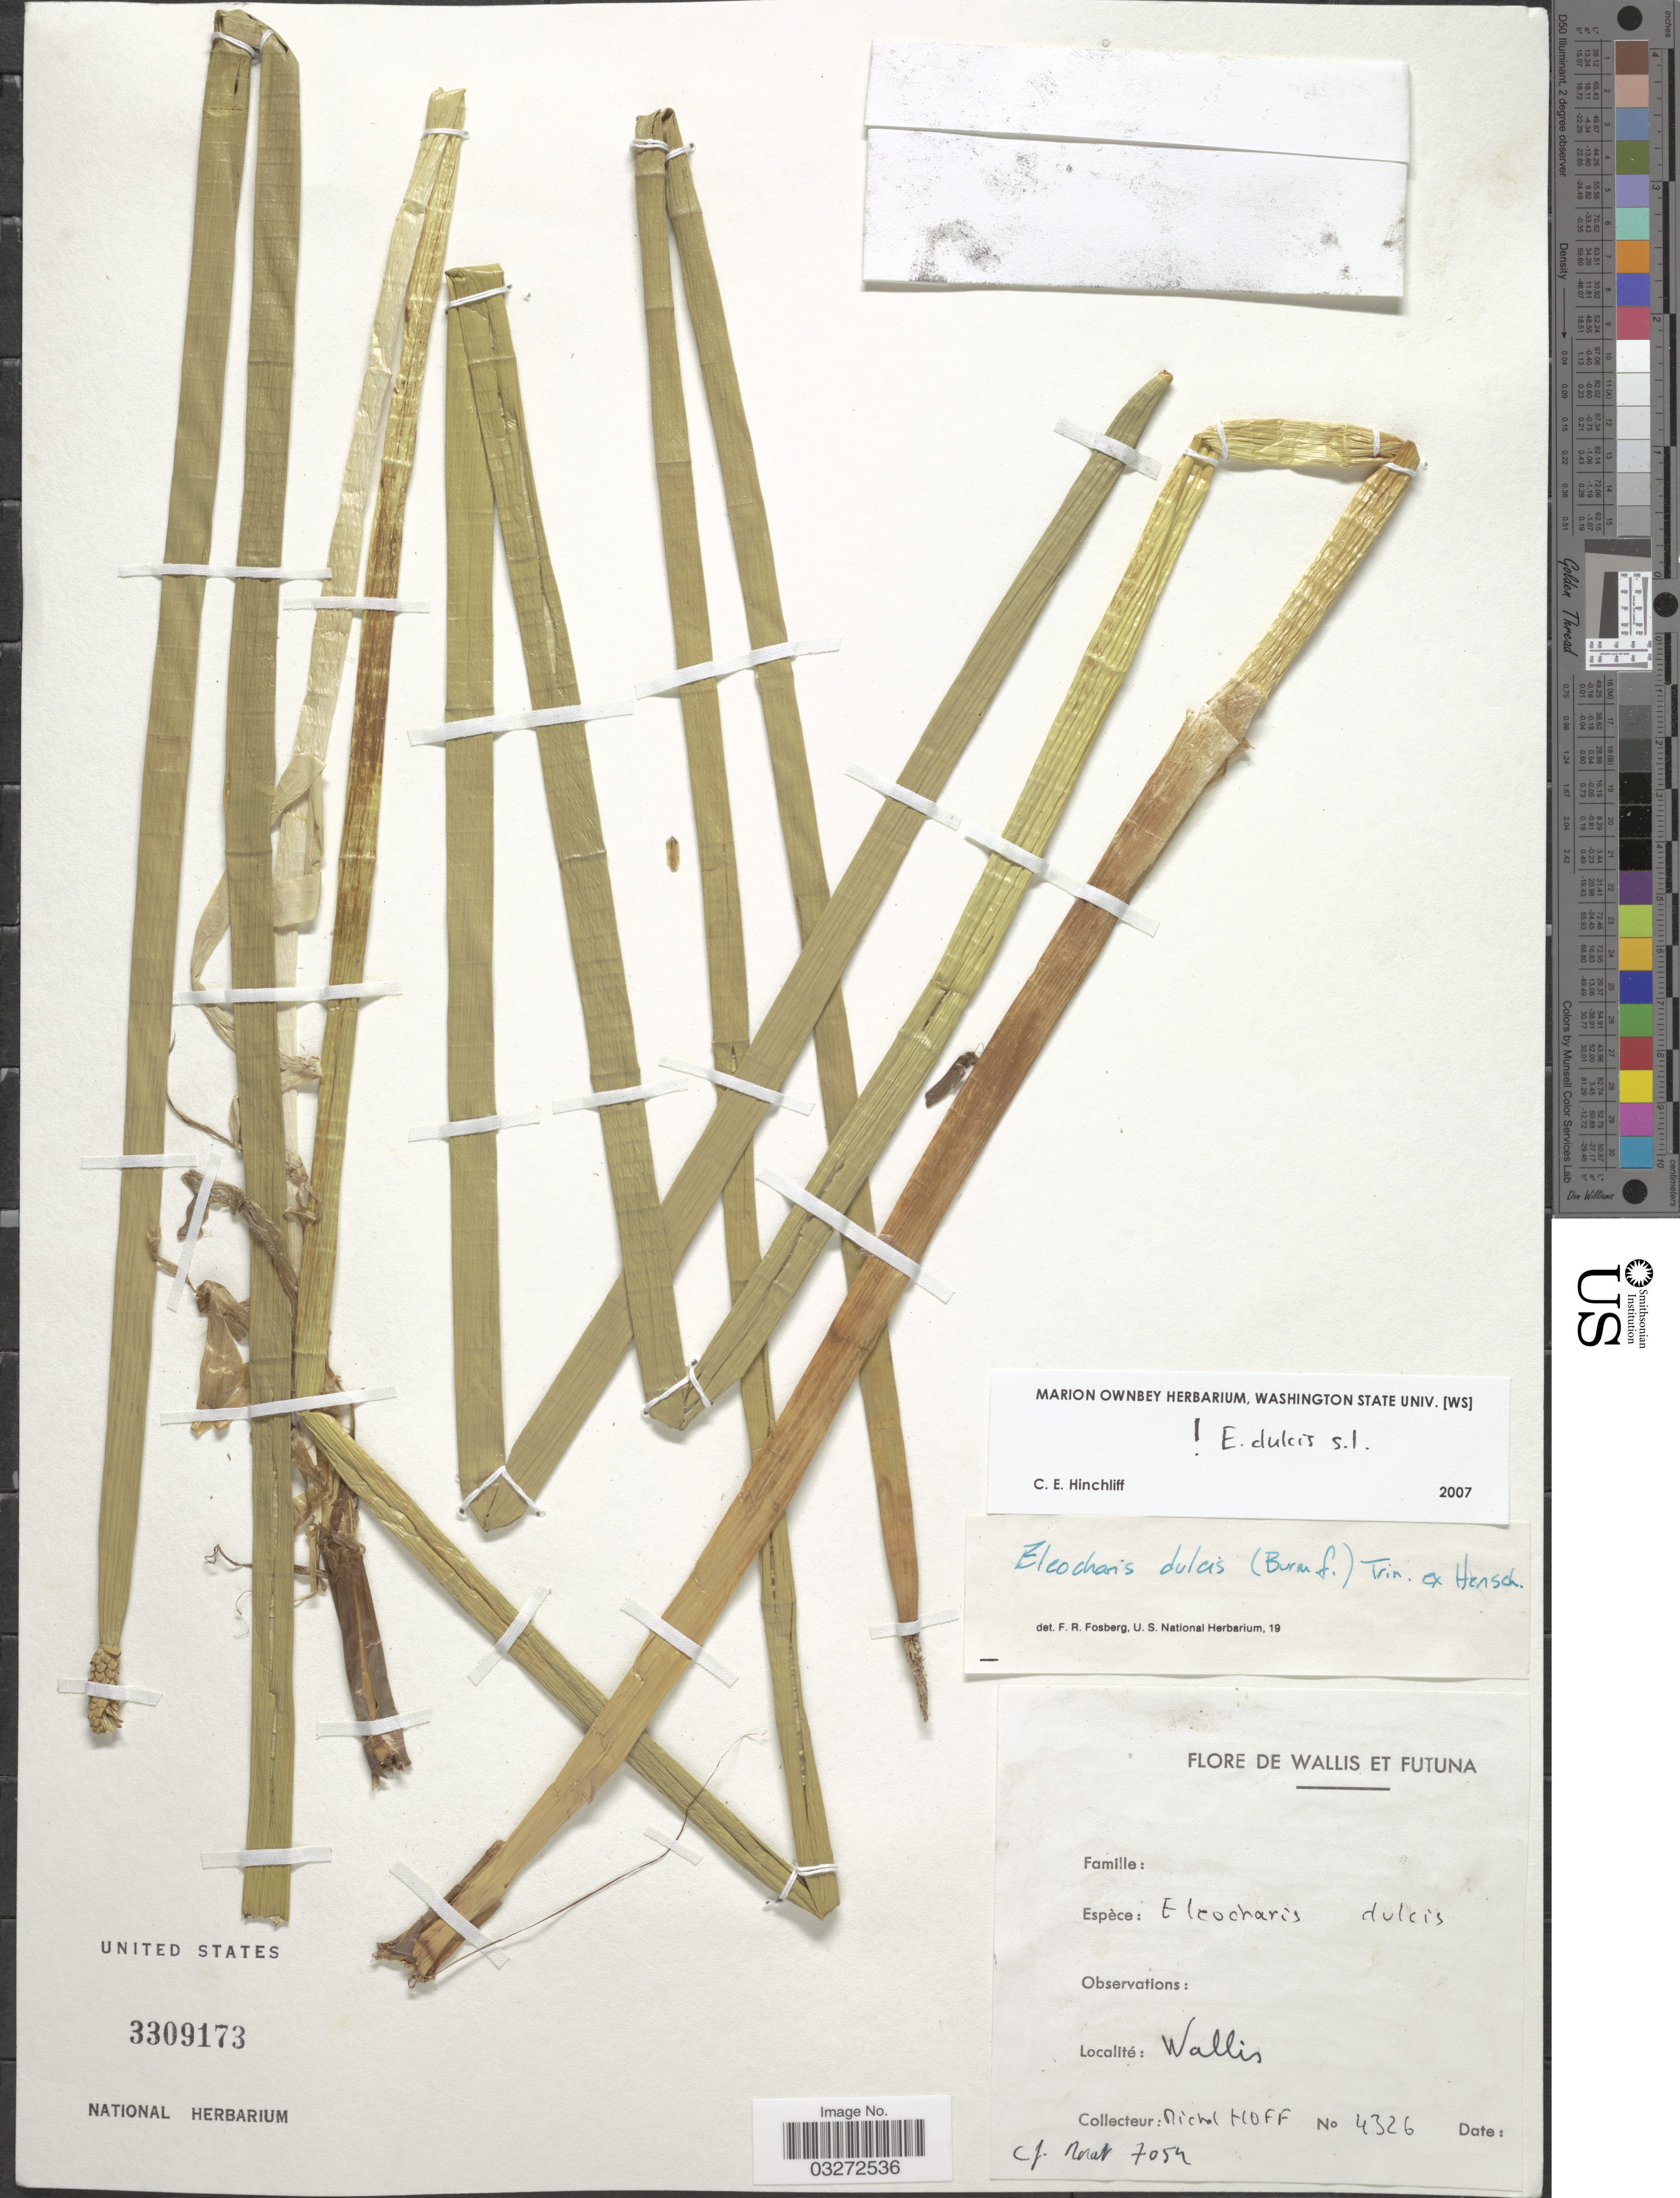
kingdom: Plantae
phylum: Tracheophyta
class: Liliopsida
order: Poales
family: Cyperaceae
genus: Eleocharis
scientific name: Eleocharis dulcis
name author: (Burm. f.) Trin. ex Hensch.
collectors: N. Hoff & Collector illegible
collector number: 4326/7054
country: Wallis and Futuna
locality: Wallis.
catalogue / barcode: US 3309173